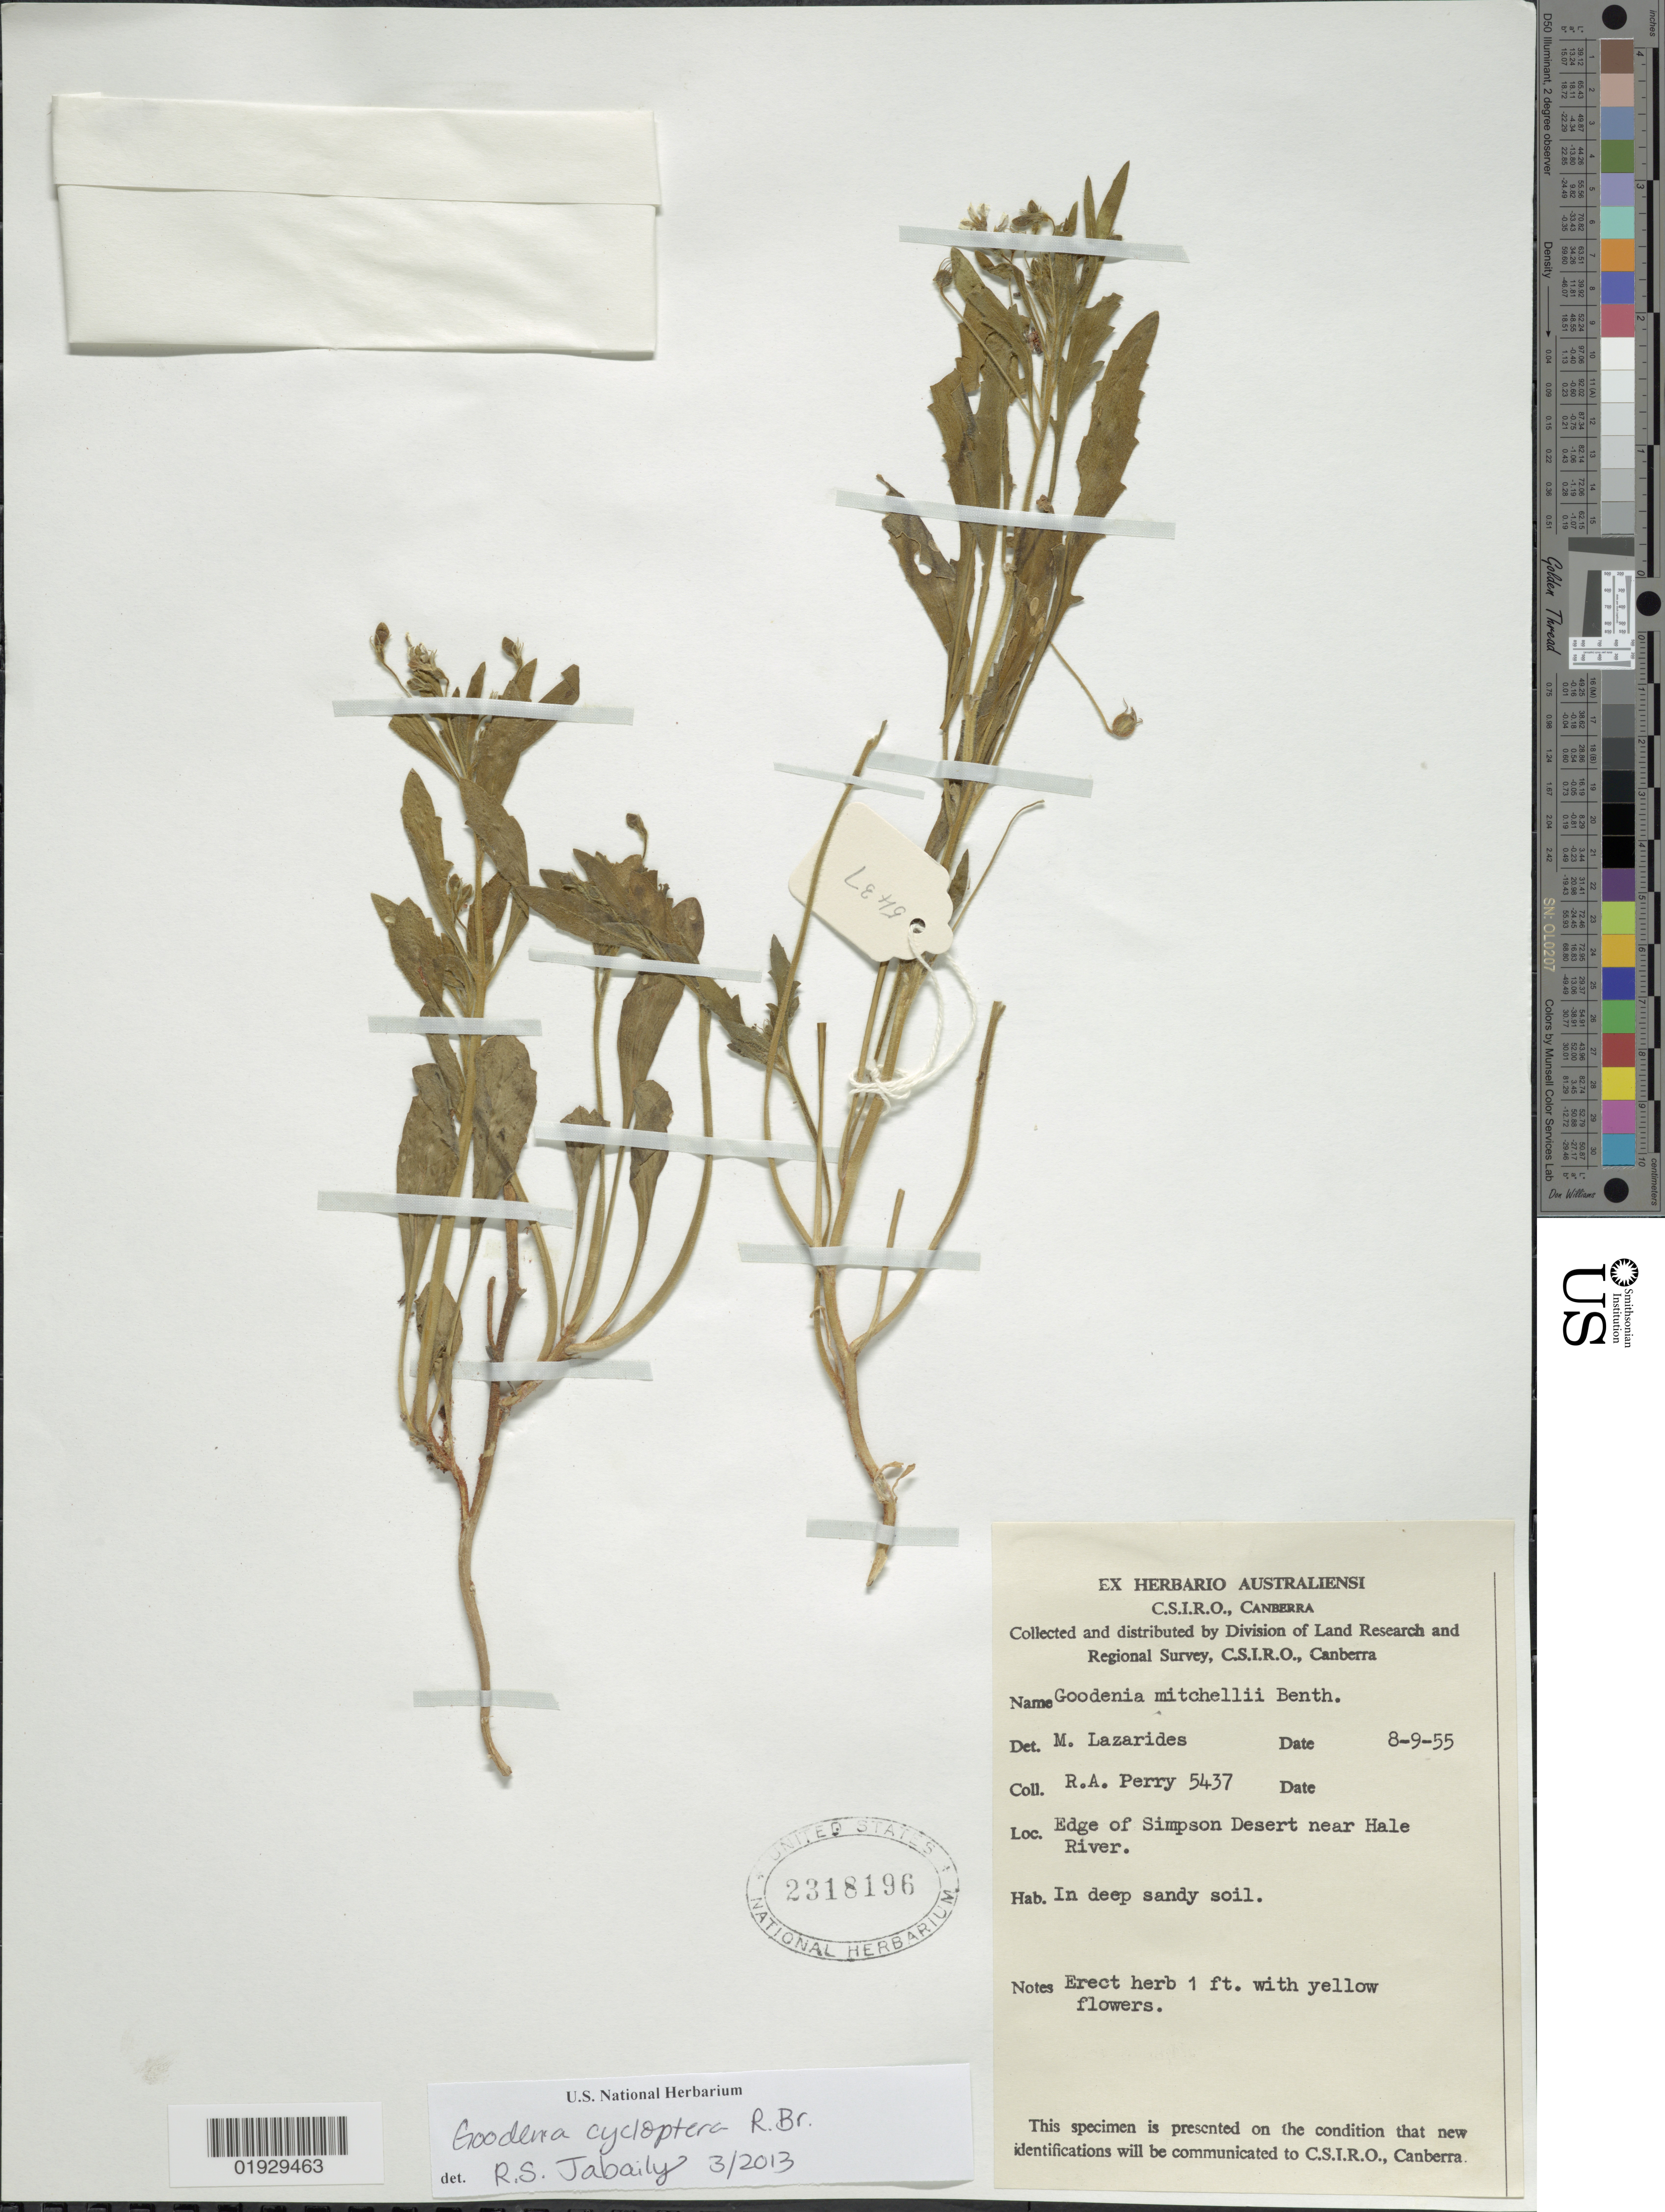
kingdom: Plantae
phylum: Tracheophyta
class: Magnoliopsida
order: Asterales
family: Goodeniaceae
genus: Goodenia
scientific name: Goodenia cycloptera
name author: R. Br.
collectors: Perry, R. A.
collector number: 5437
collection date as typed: Transcribed d/m/y: 8/9/55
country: Australia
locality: Edge of Simpson Desert near Hale River.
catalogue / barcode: US 2318196